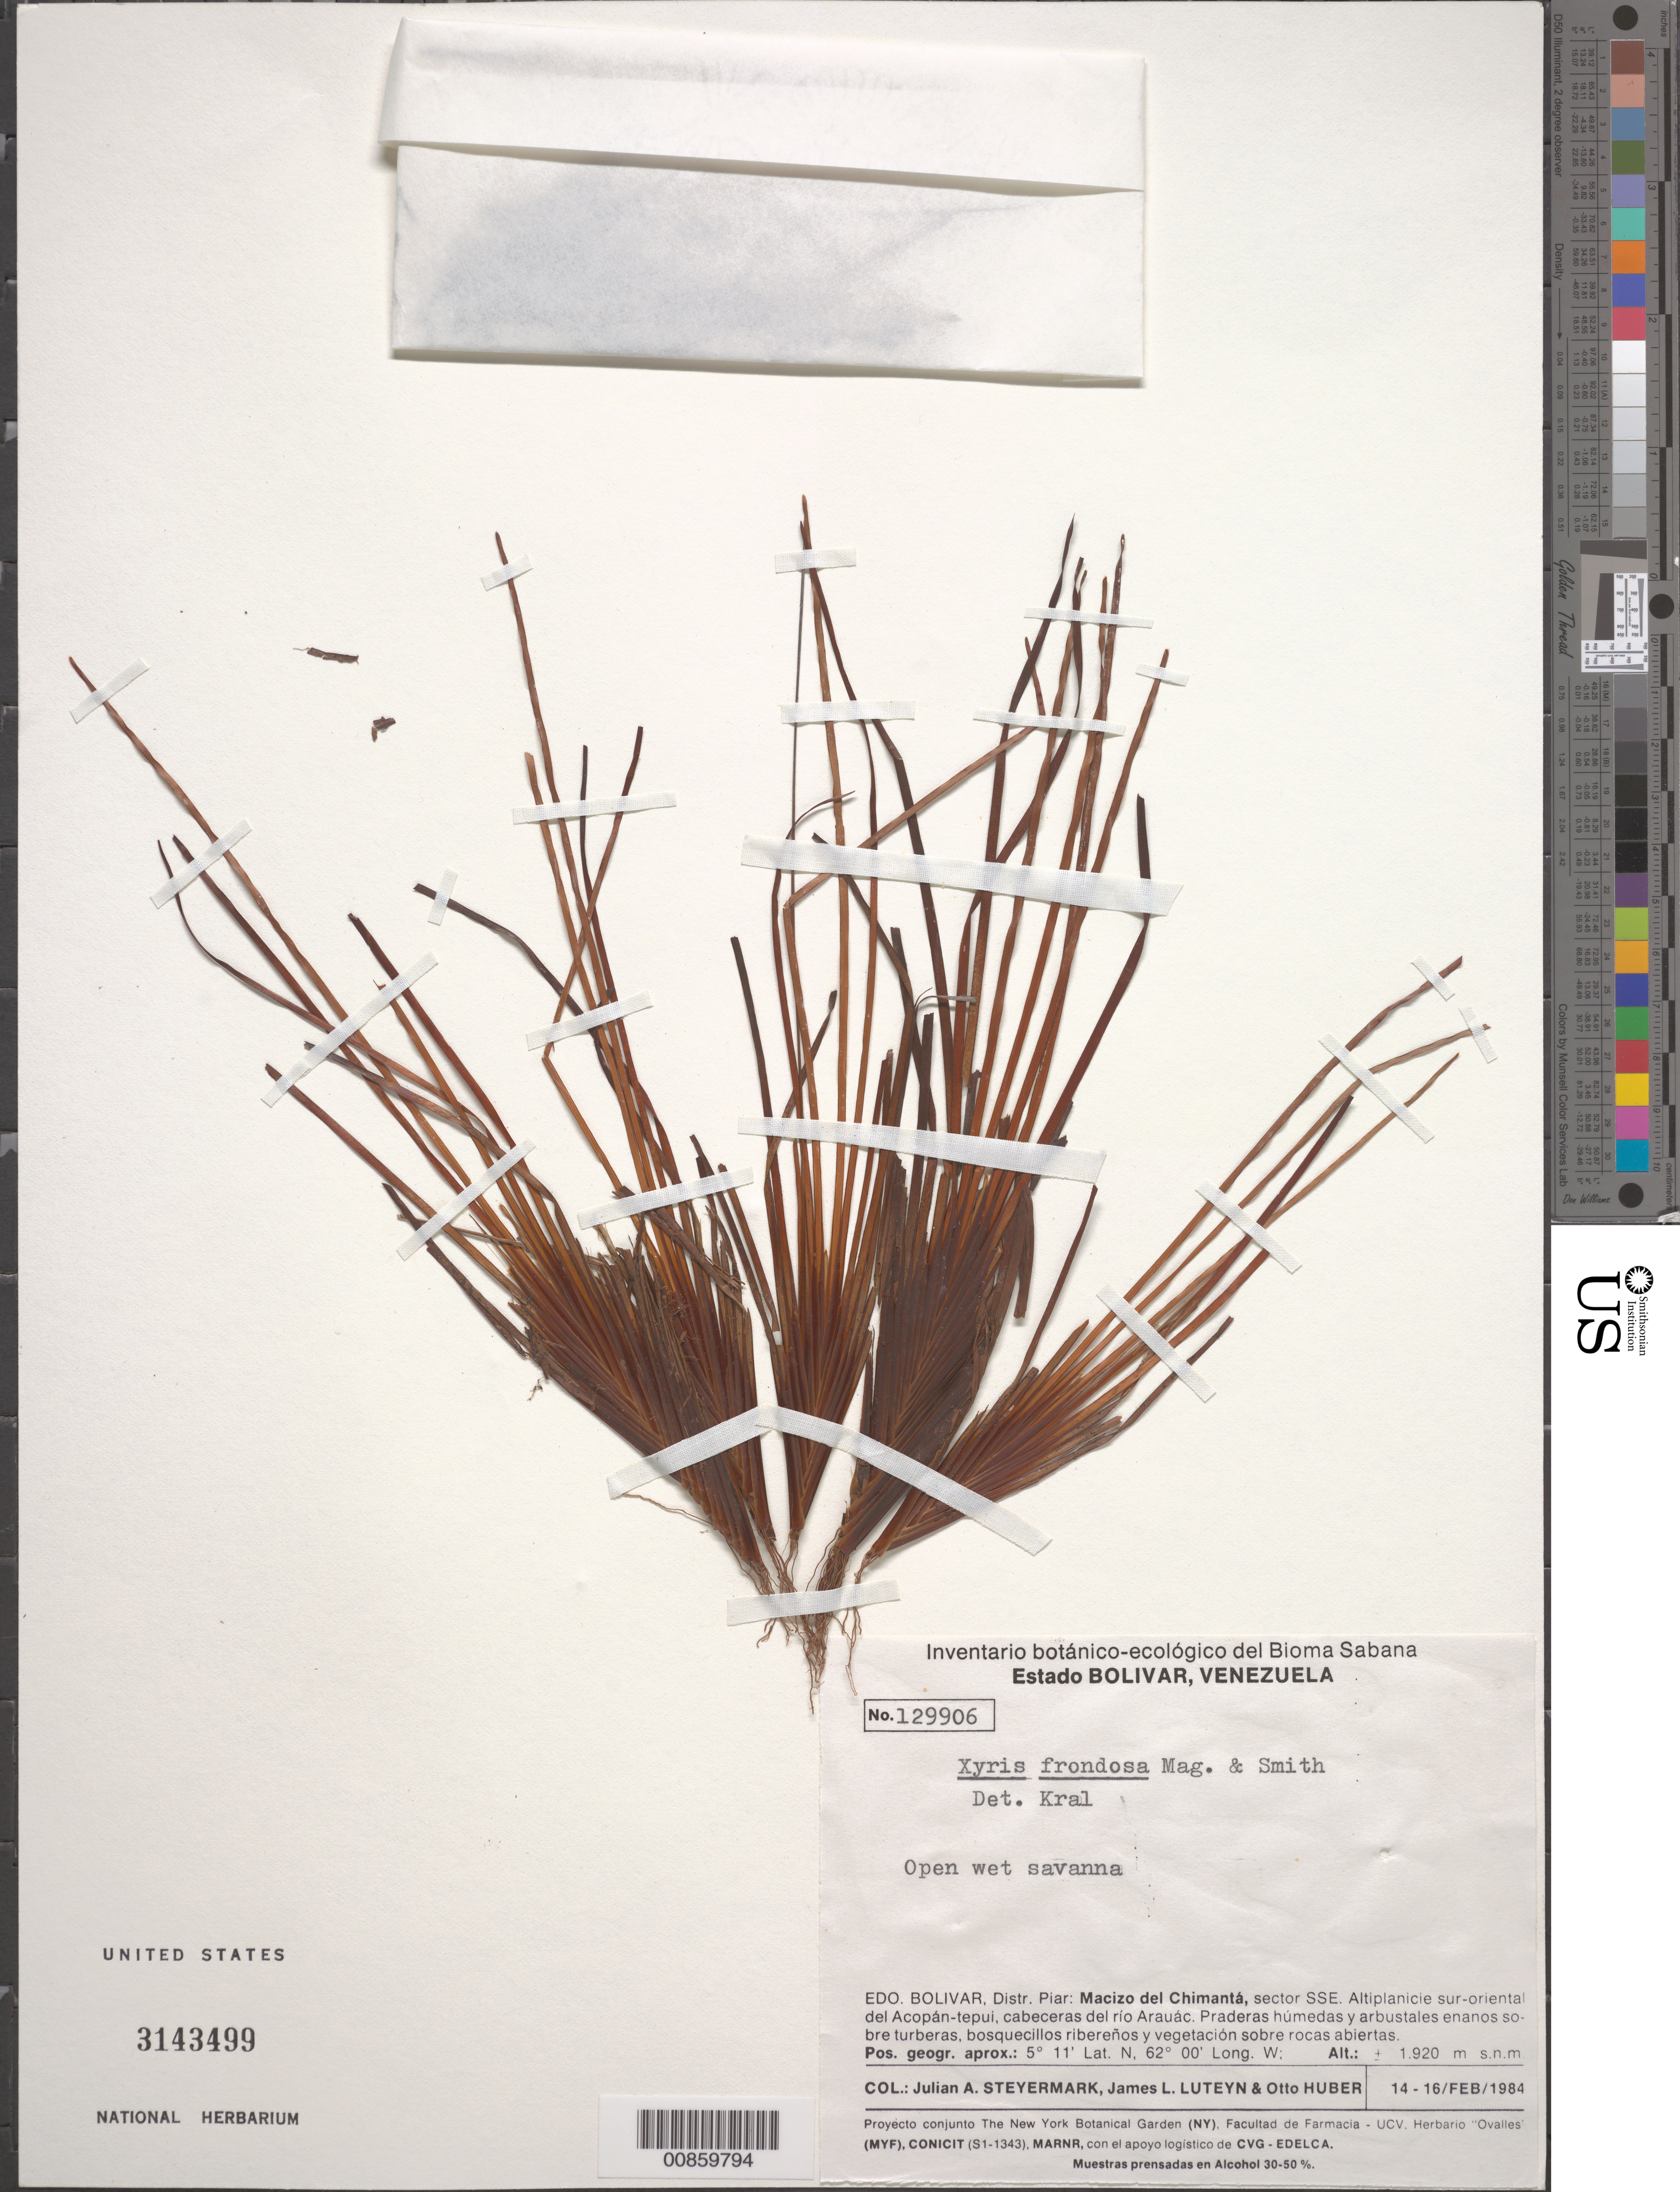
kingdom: Plantae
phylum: Tracheophyta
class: Liliopsida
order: Poales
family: Xyridaceae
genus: Xyris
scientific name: Xyris frondosa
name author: Maguire & L.B. Sm.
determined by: Kral, Robert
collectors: J. Steyermark, J. L. Luteyn & O. Huber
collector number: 129906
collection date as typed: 14-Feb-84 to 16-Feb-84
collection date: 1984-02-14/1984-02-16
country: Venezuela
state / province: Bolívar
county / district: Piar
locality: Macizo del Chimantá, sector SSE. Altiplanicie sur-oriental del Acopán-tepuí, cabeceras del río Arauác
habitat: Praderas húmedas y arbustales enanos sorbre turberas, bosquecillos ribereños y vegetación sobre rocas abiertas. Open wet savanna.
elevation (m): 1920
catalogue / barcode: US 3143499